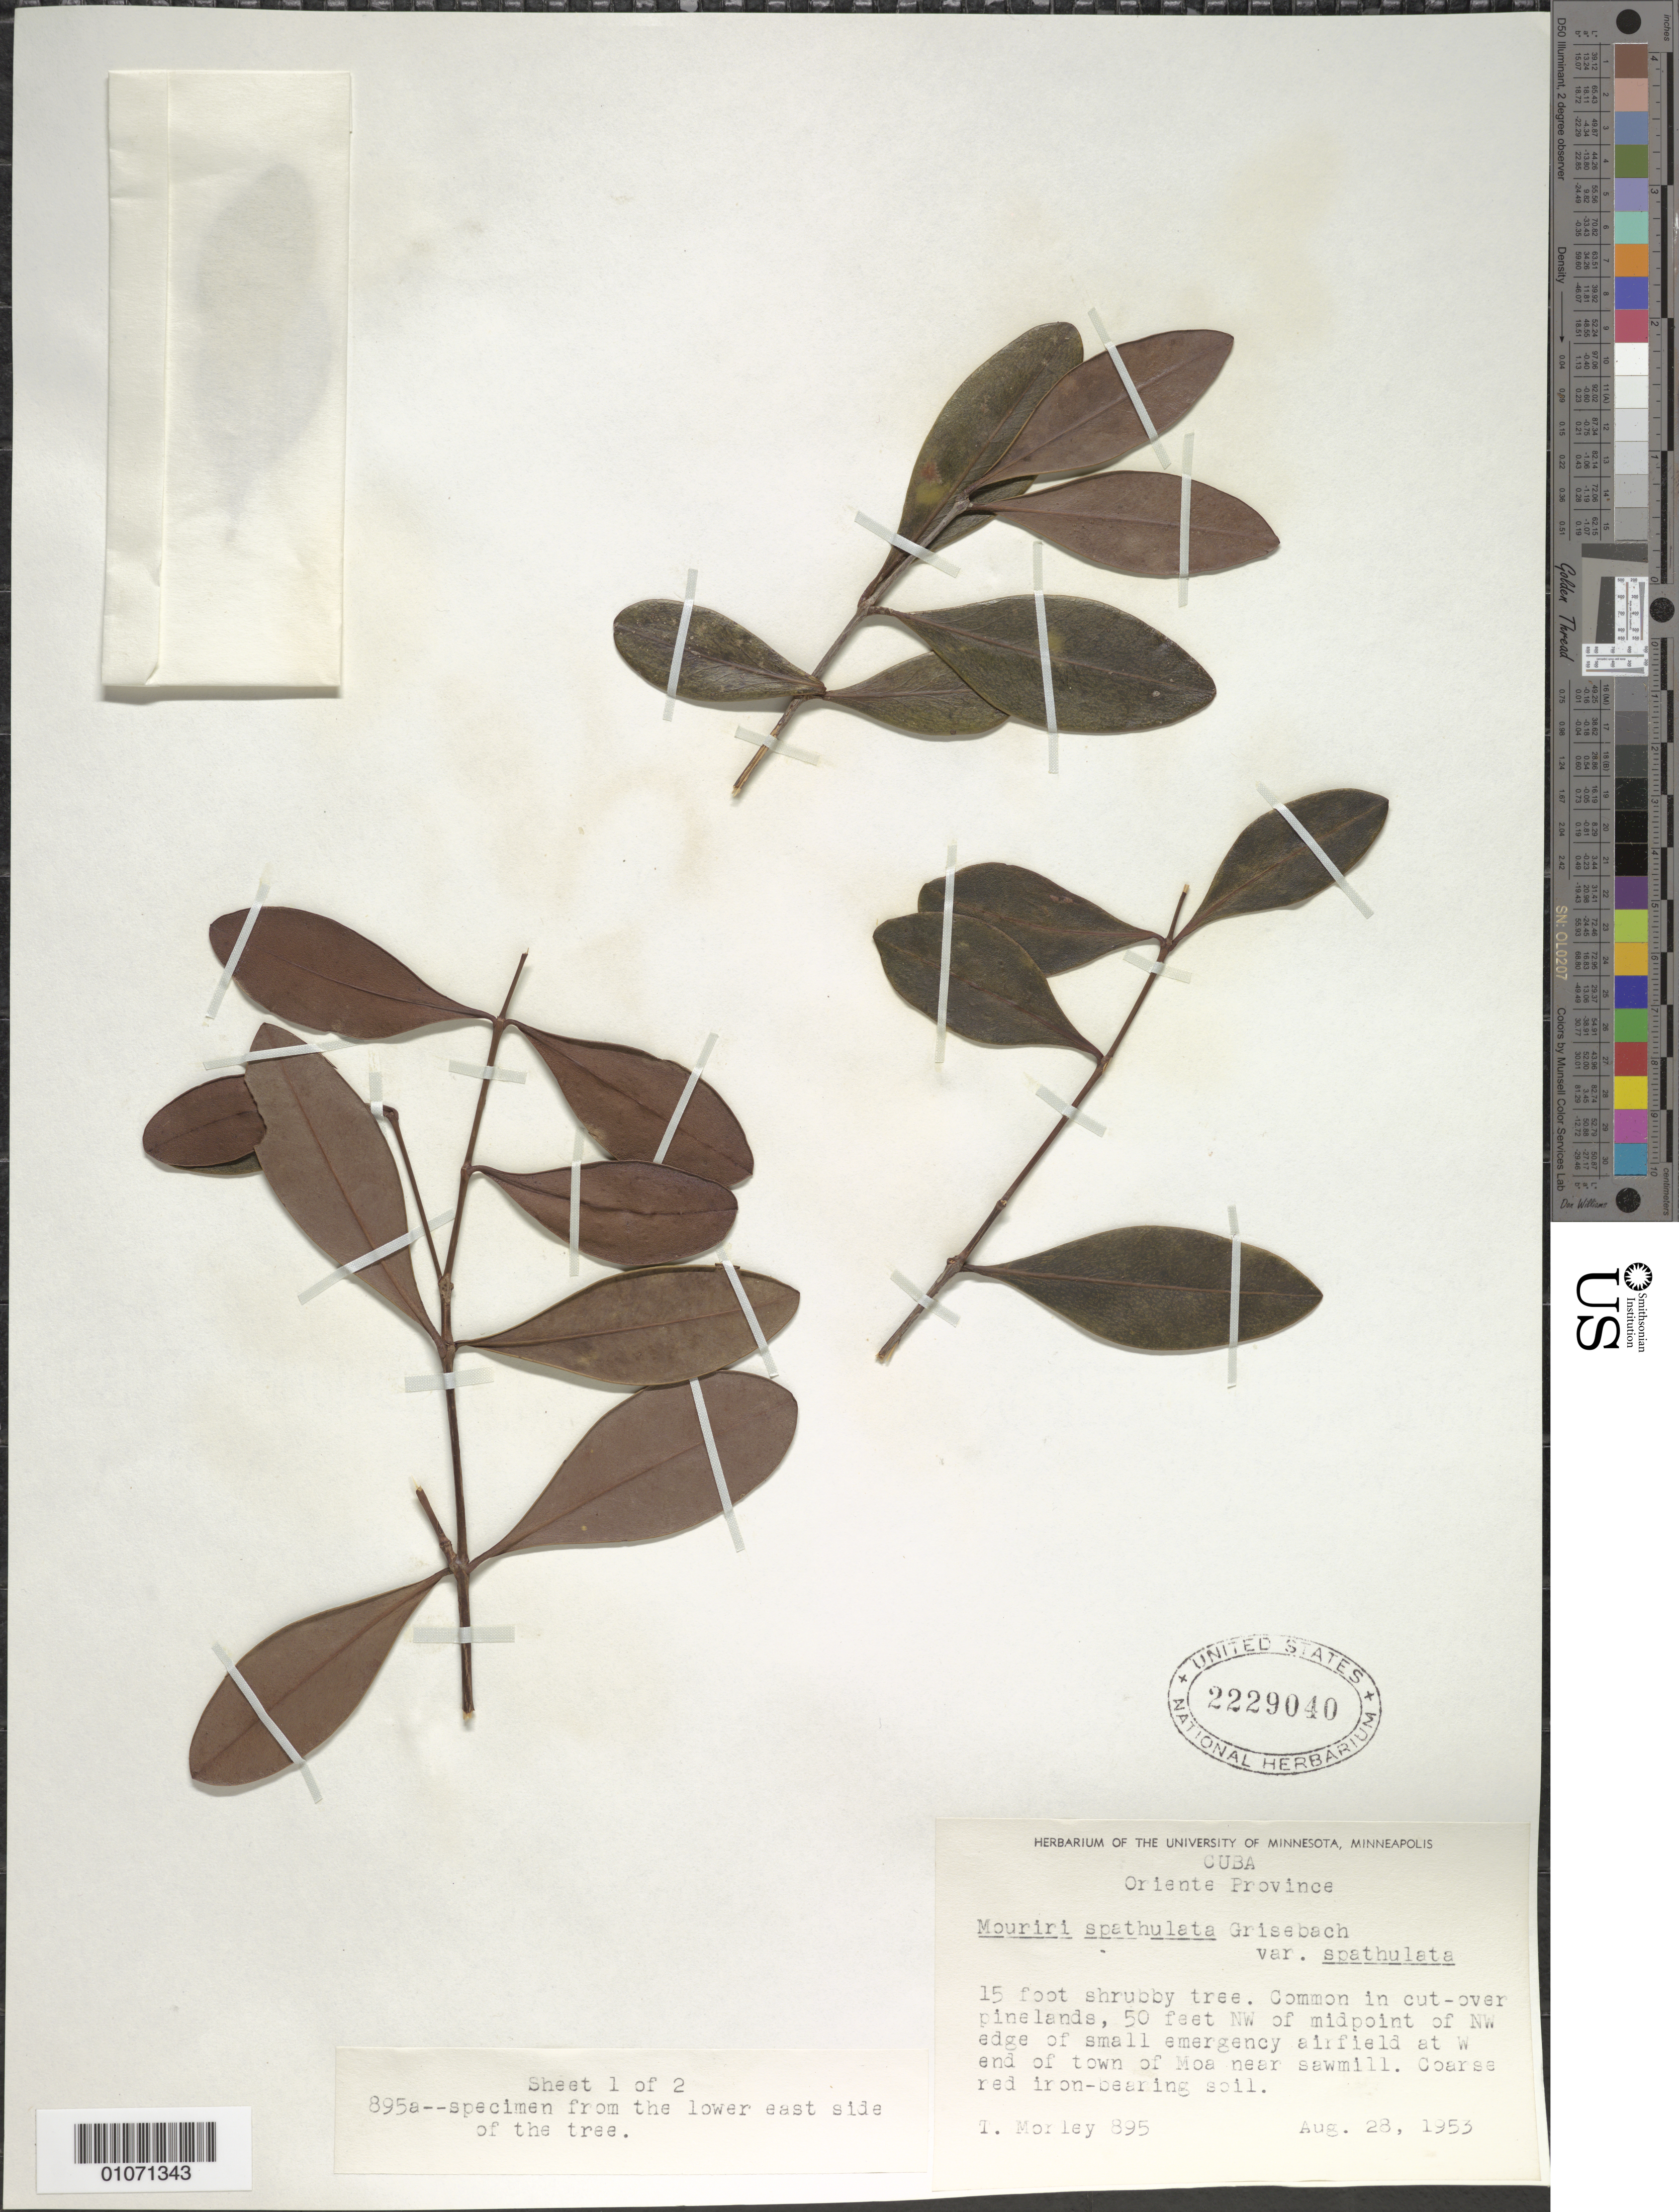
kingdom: Plantae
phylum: Tracheophyta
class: Magnoliopsida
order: Myrtales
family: Melastomataceae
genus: Mouriri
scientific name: Mouriri spathulata var. spathulata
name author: Griseb.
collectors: T. Morley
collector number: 895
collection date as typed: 28 Aug 1953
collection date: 1953-08-28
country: Cuba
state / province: Holguín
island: Cuba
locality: Moa; 50 feet NW of midpoint of NW edge of small emergency airfield at W end of town of Moa [Oriente] near sawmill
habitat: Common in cut-over pinelands. Coarse red iron-bearing soil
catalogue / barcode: US 2229040